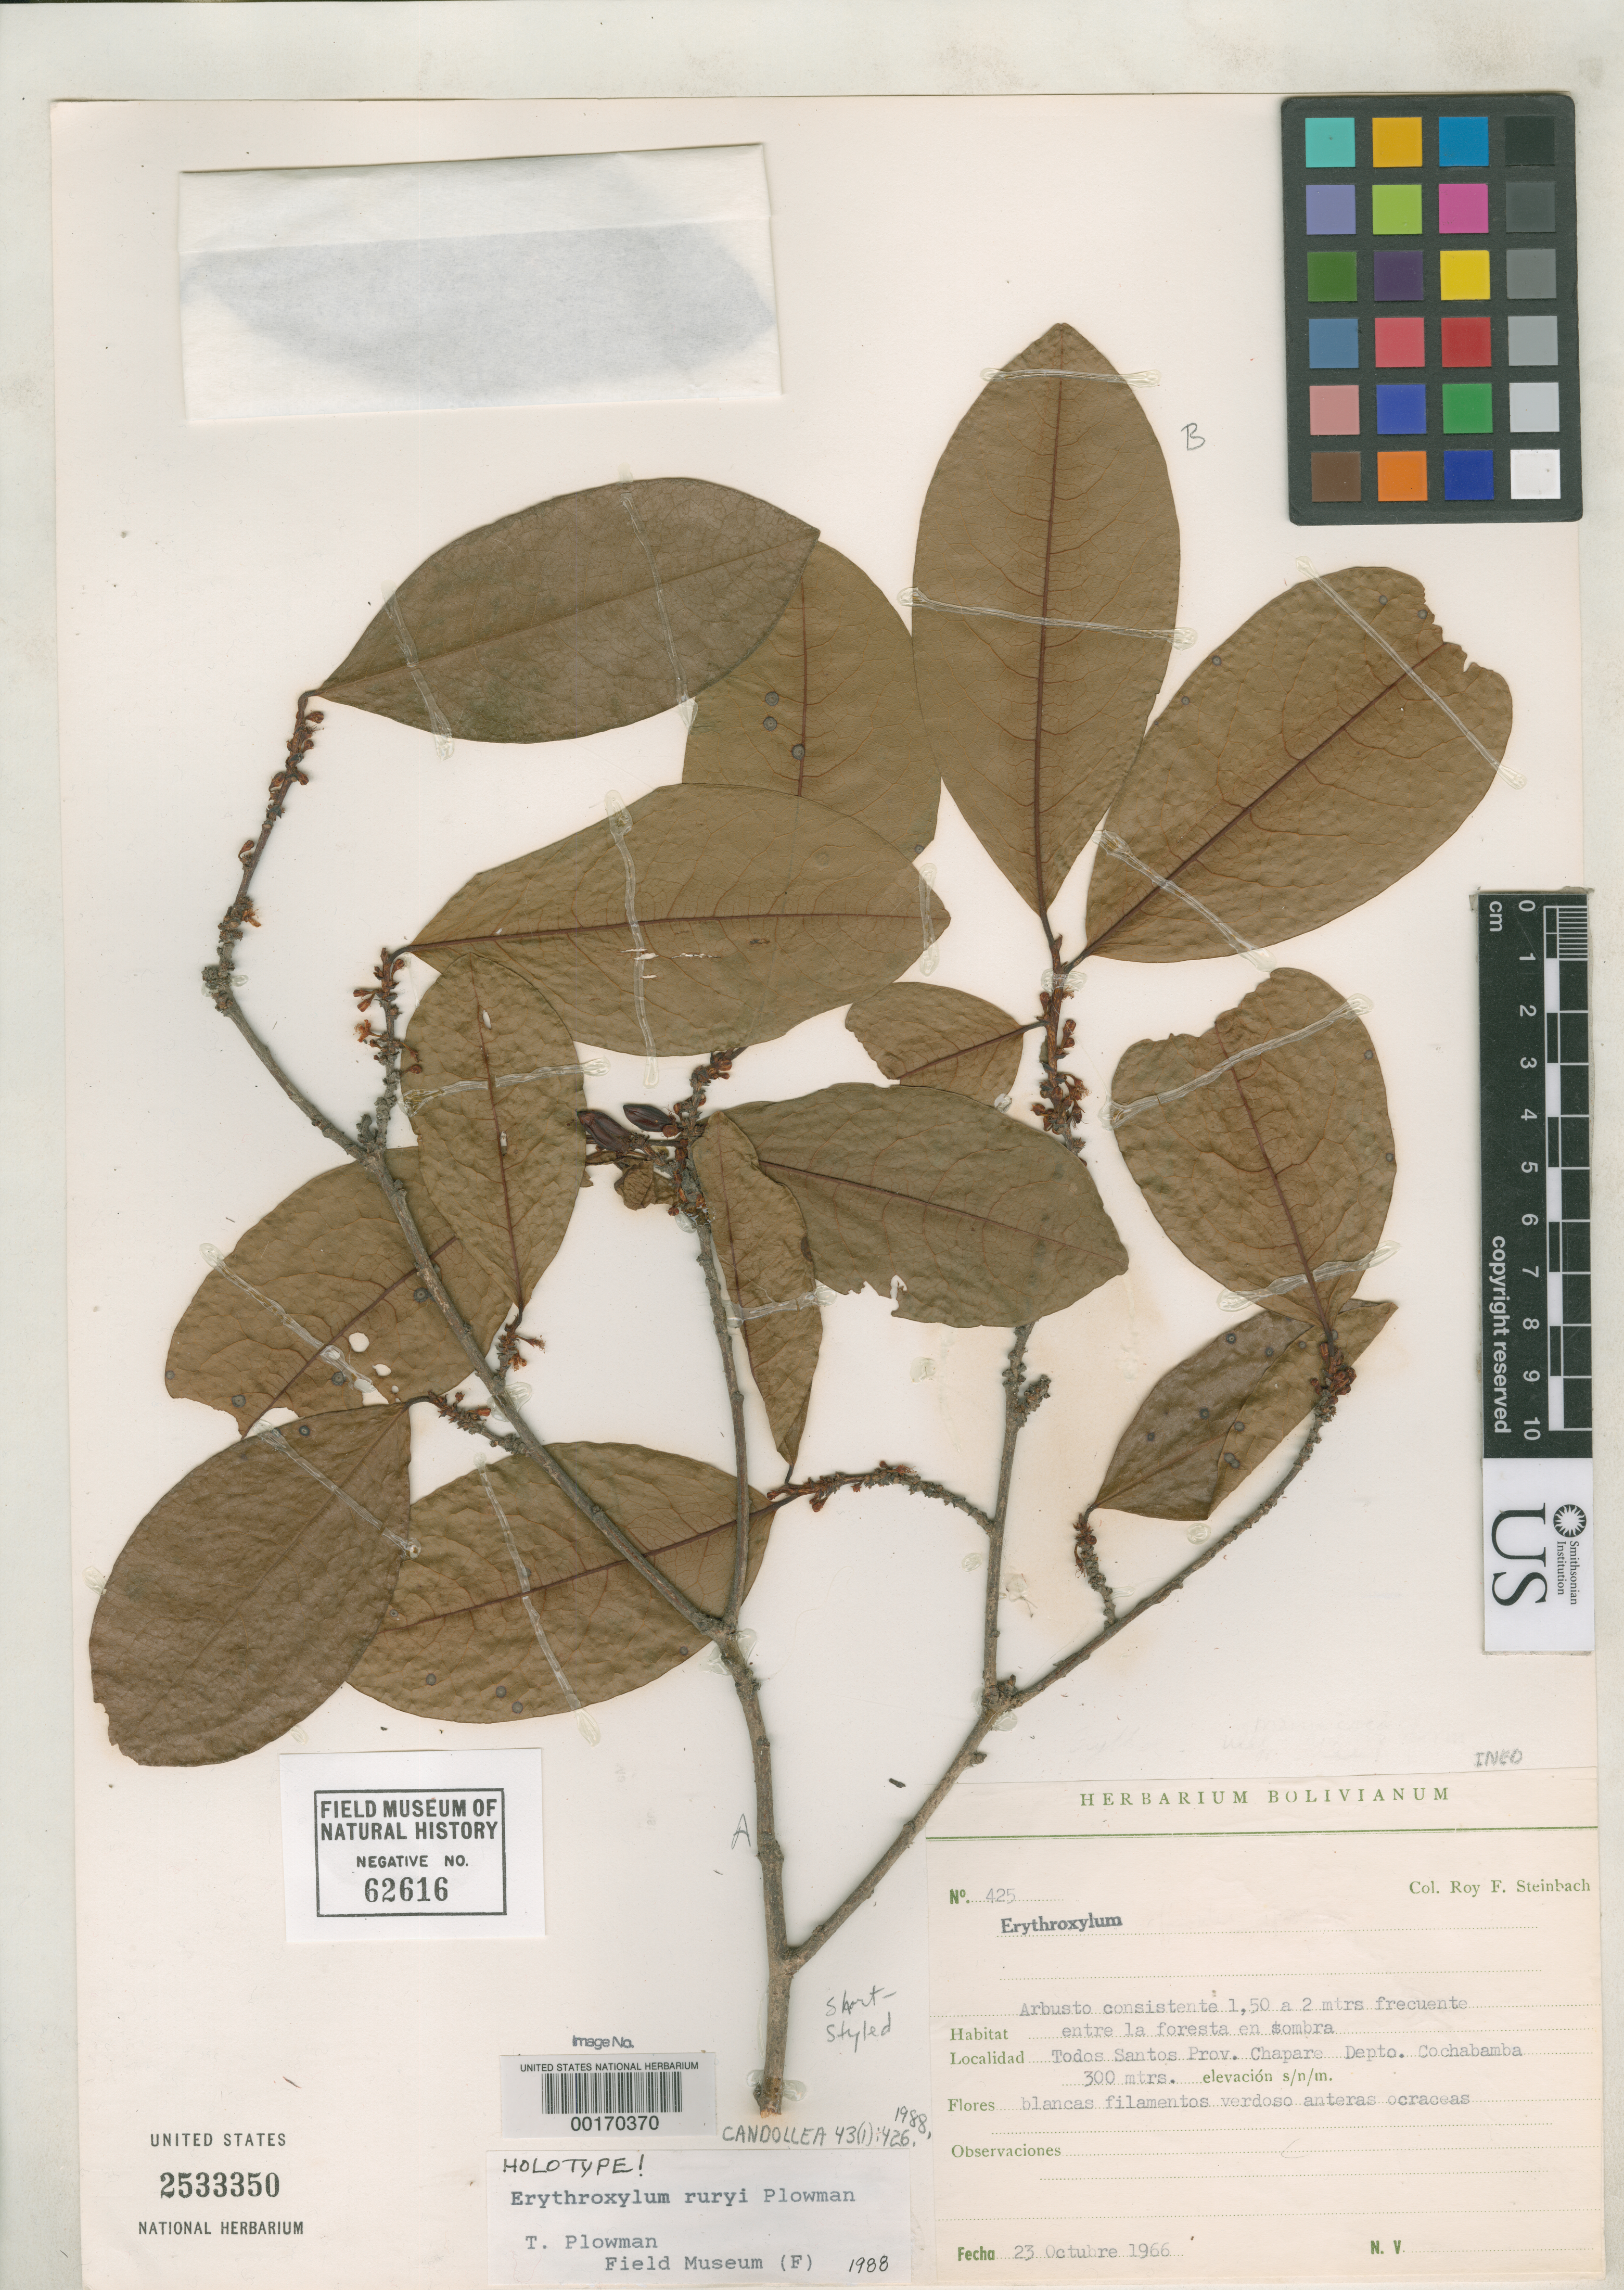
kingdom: Plantae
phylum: Tracheophyta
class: Magnoliopsida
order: Malpighiales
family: Erythroxylaceae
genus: Erythroxylum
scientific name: Erythroxylum ruryi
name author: Plowman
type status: Holotype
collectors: R. F. Steinbach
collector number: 425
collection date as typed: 23 Oct 1966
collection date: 1966-10-23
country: Bolivia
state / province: Cochabamba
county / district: Chaparé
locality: Todos Santos.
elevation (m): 650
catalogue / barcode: US 2533350